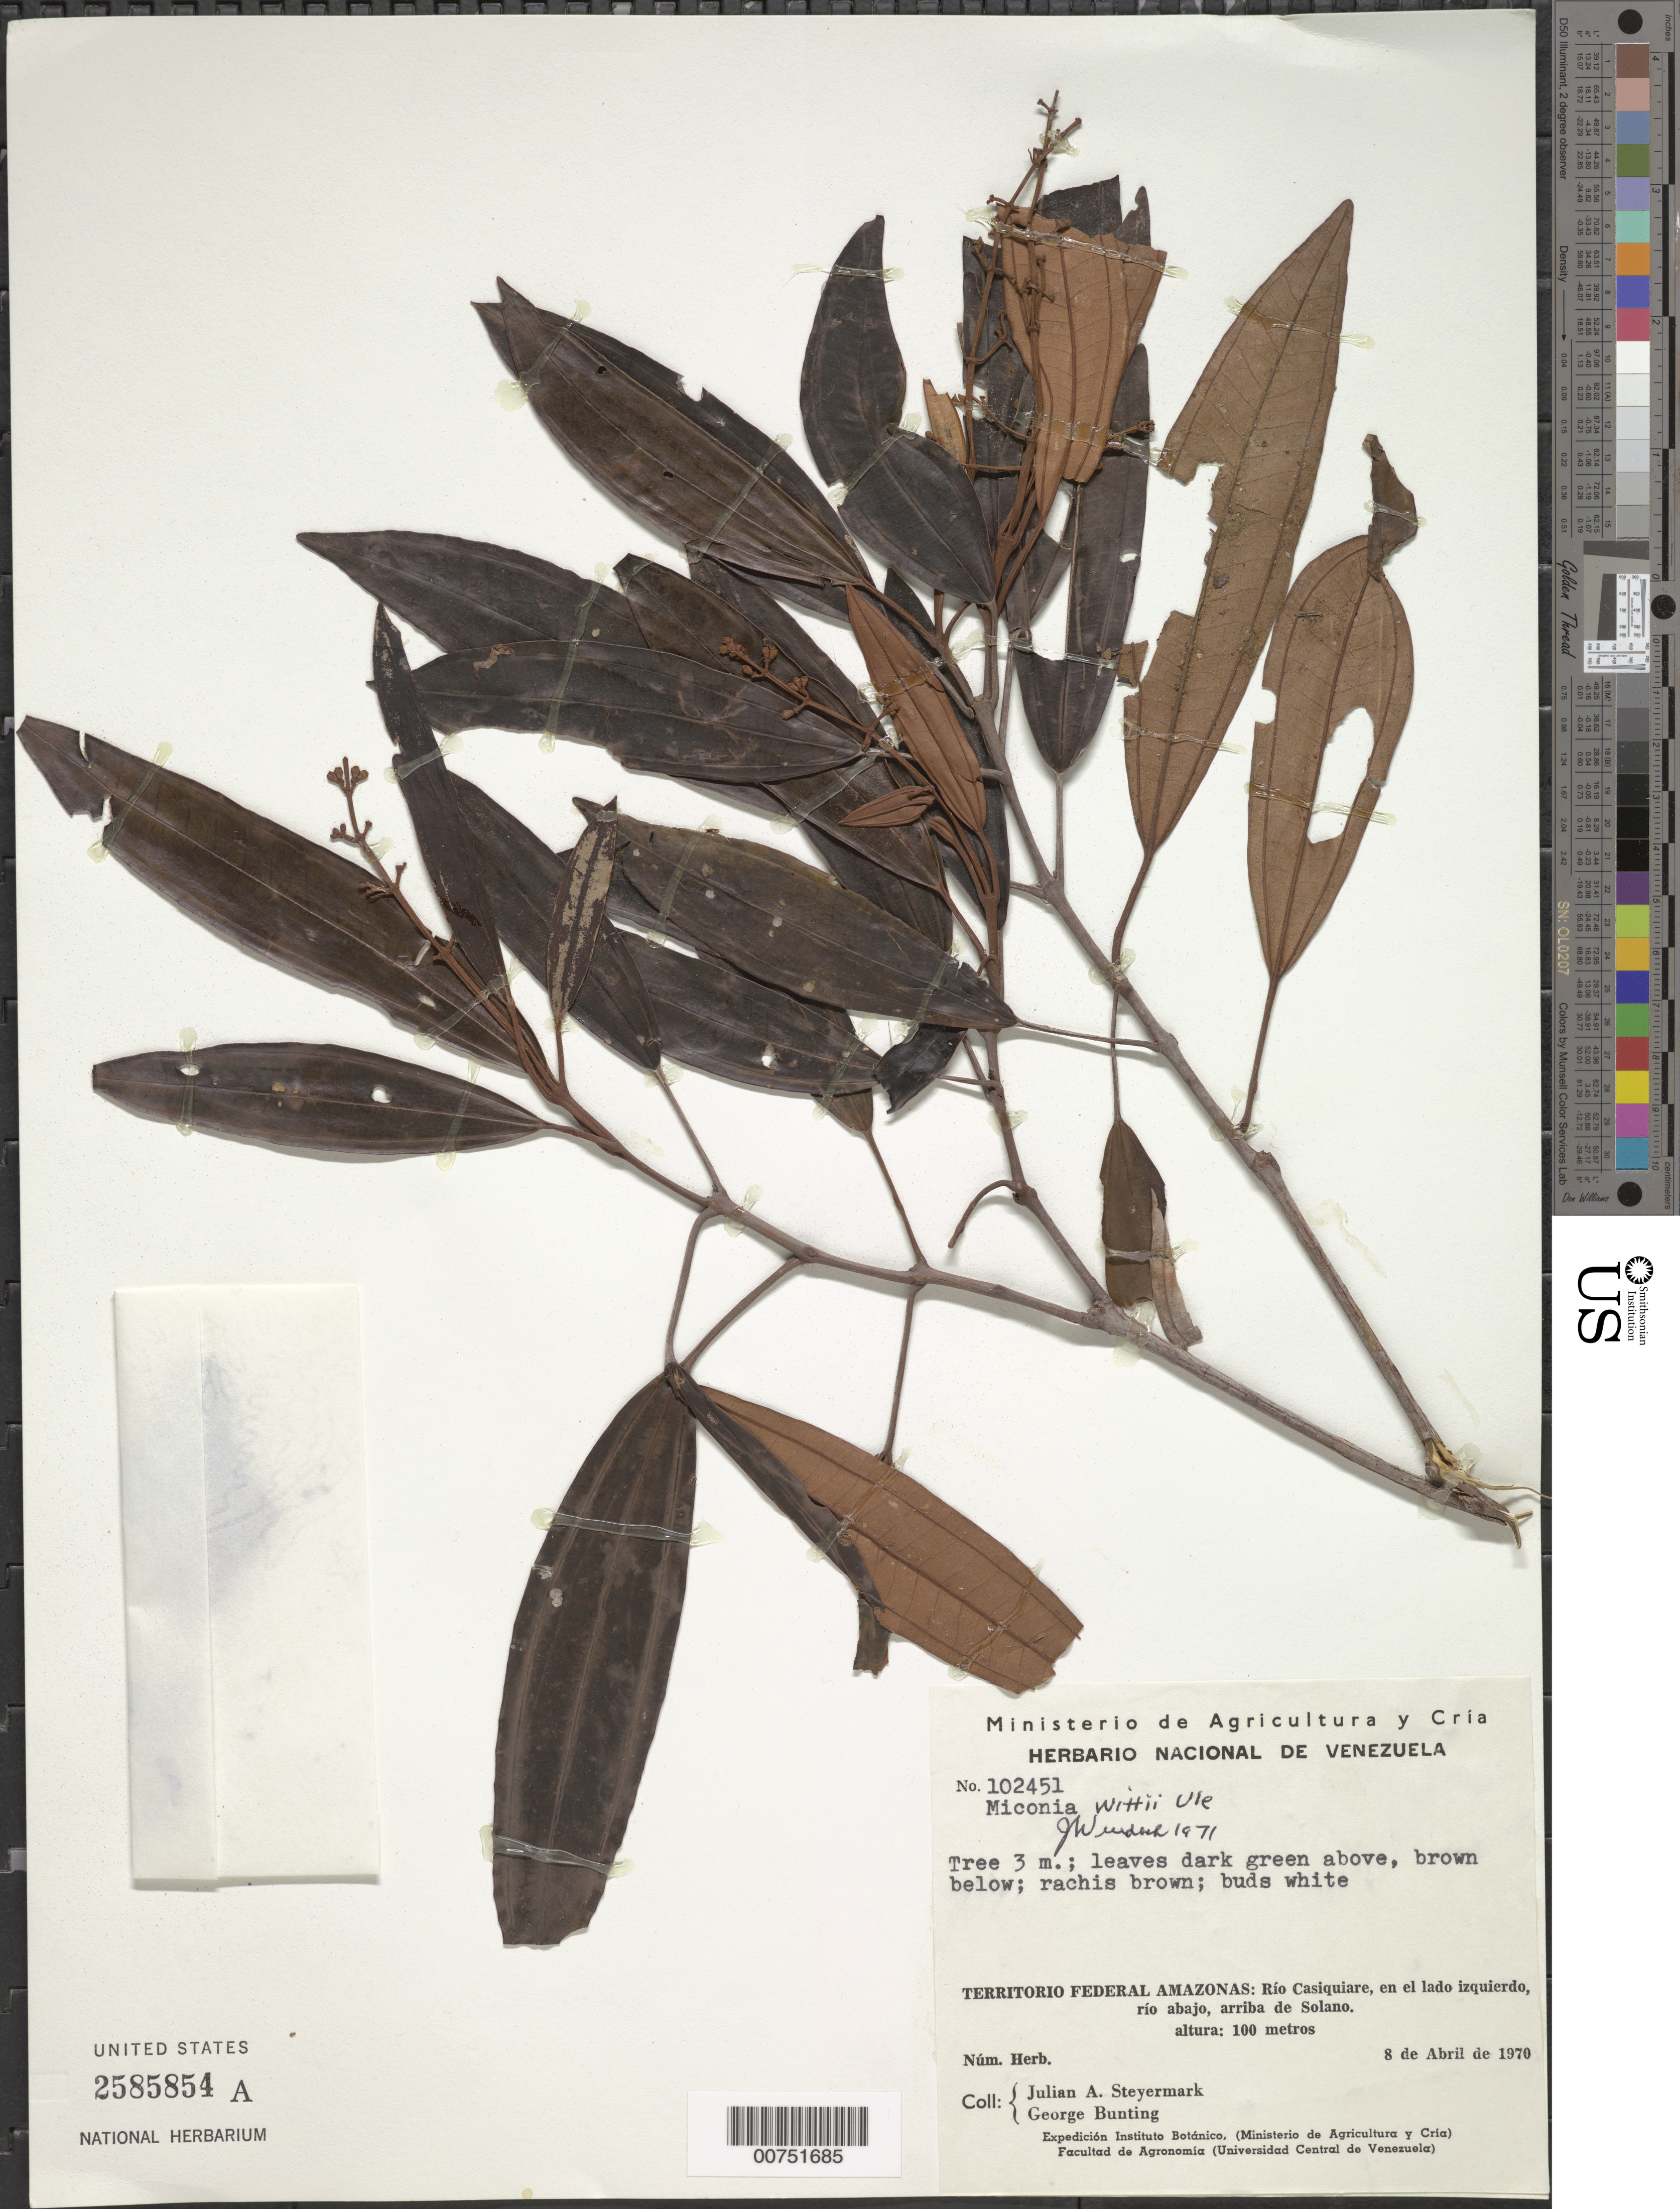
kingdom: Plantae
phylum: Tracheophyta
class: Magnoliopsida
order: Myrtales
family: Melastomataceae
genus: Miconia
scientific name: Miconia wittii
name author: Ule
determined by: Wurdack, John J., (US), US (UNITED STATES)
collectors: J. Steyermark & G. S. Bunting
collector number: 102451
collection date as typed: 8-Apr-70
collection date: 1970-04-08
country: Venezuela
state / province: Amazonas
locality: Río Casiquiare, en el lado izquierdo, Río abajo, arriba de Solano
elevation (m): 100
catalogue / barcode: US 2585854A